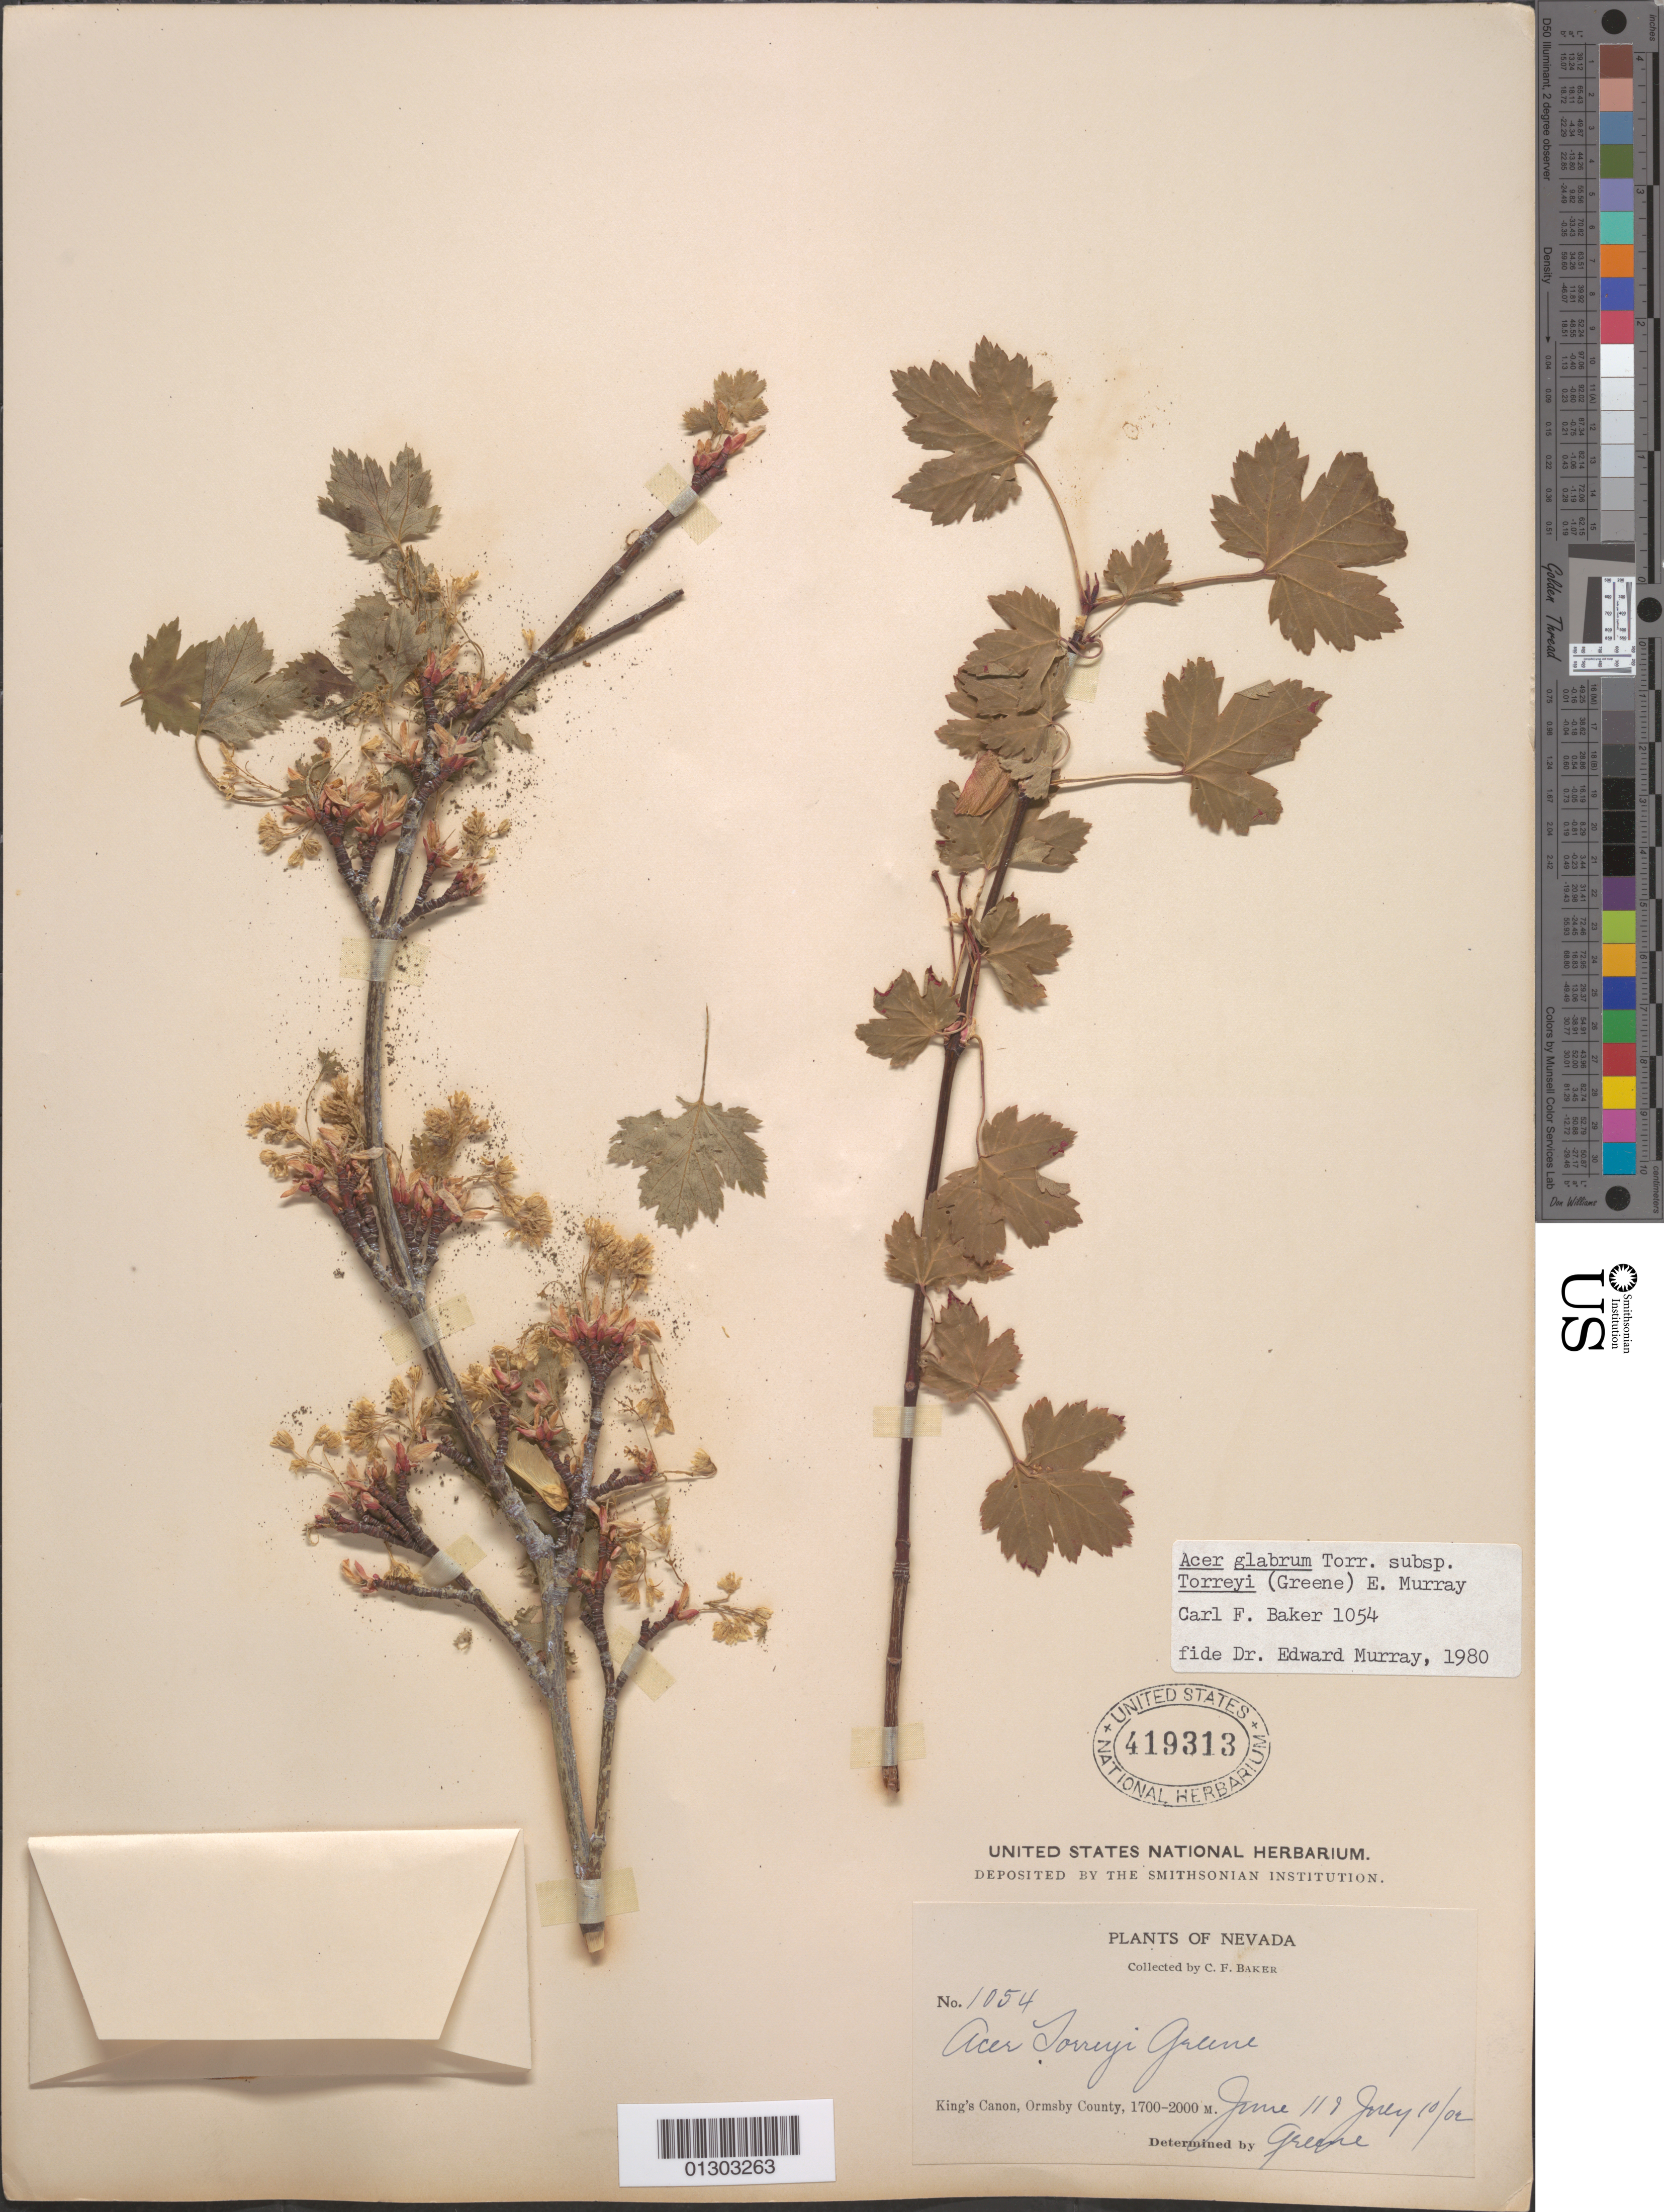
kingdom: Plantae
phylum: Tracheophyta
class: Magnoliopsida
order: Sapindales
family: Sapindaceae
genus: Acer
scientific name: Acer glabrum subsp. torreyi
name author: (Greene) A.E. Murray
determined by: Murray, Edward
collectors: C. F. Baker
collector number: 1054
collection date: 1902-06-11/1902-07-10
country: United States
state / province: Nevada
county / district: Ormsby County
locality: Ormsby County, King's Canon.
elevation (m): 1700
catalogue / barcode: US 419313